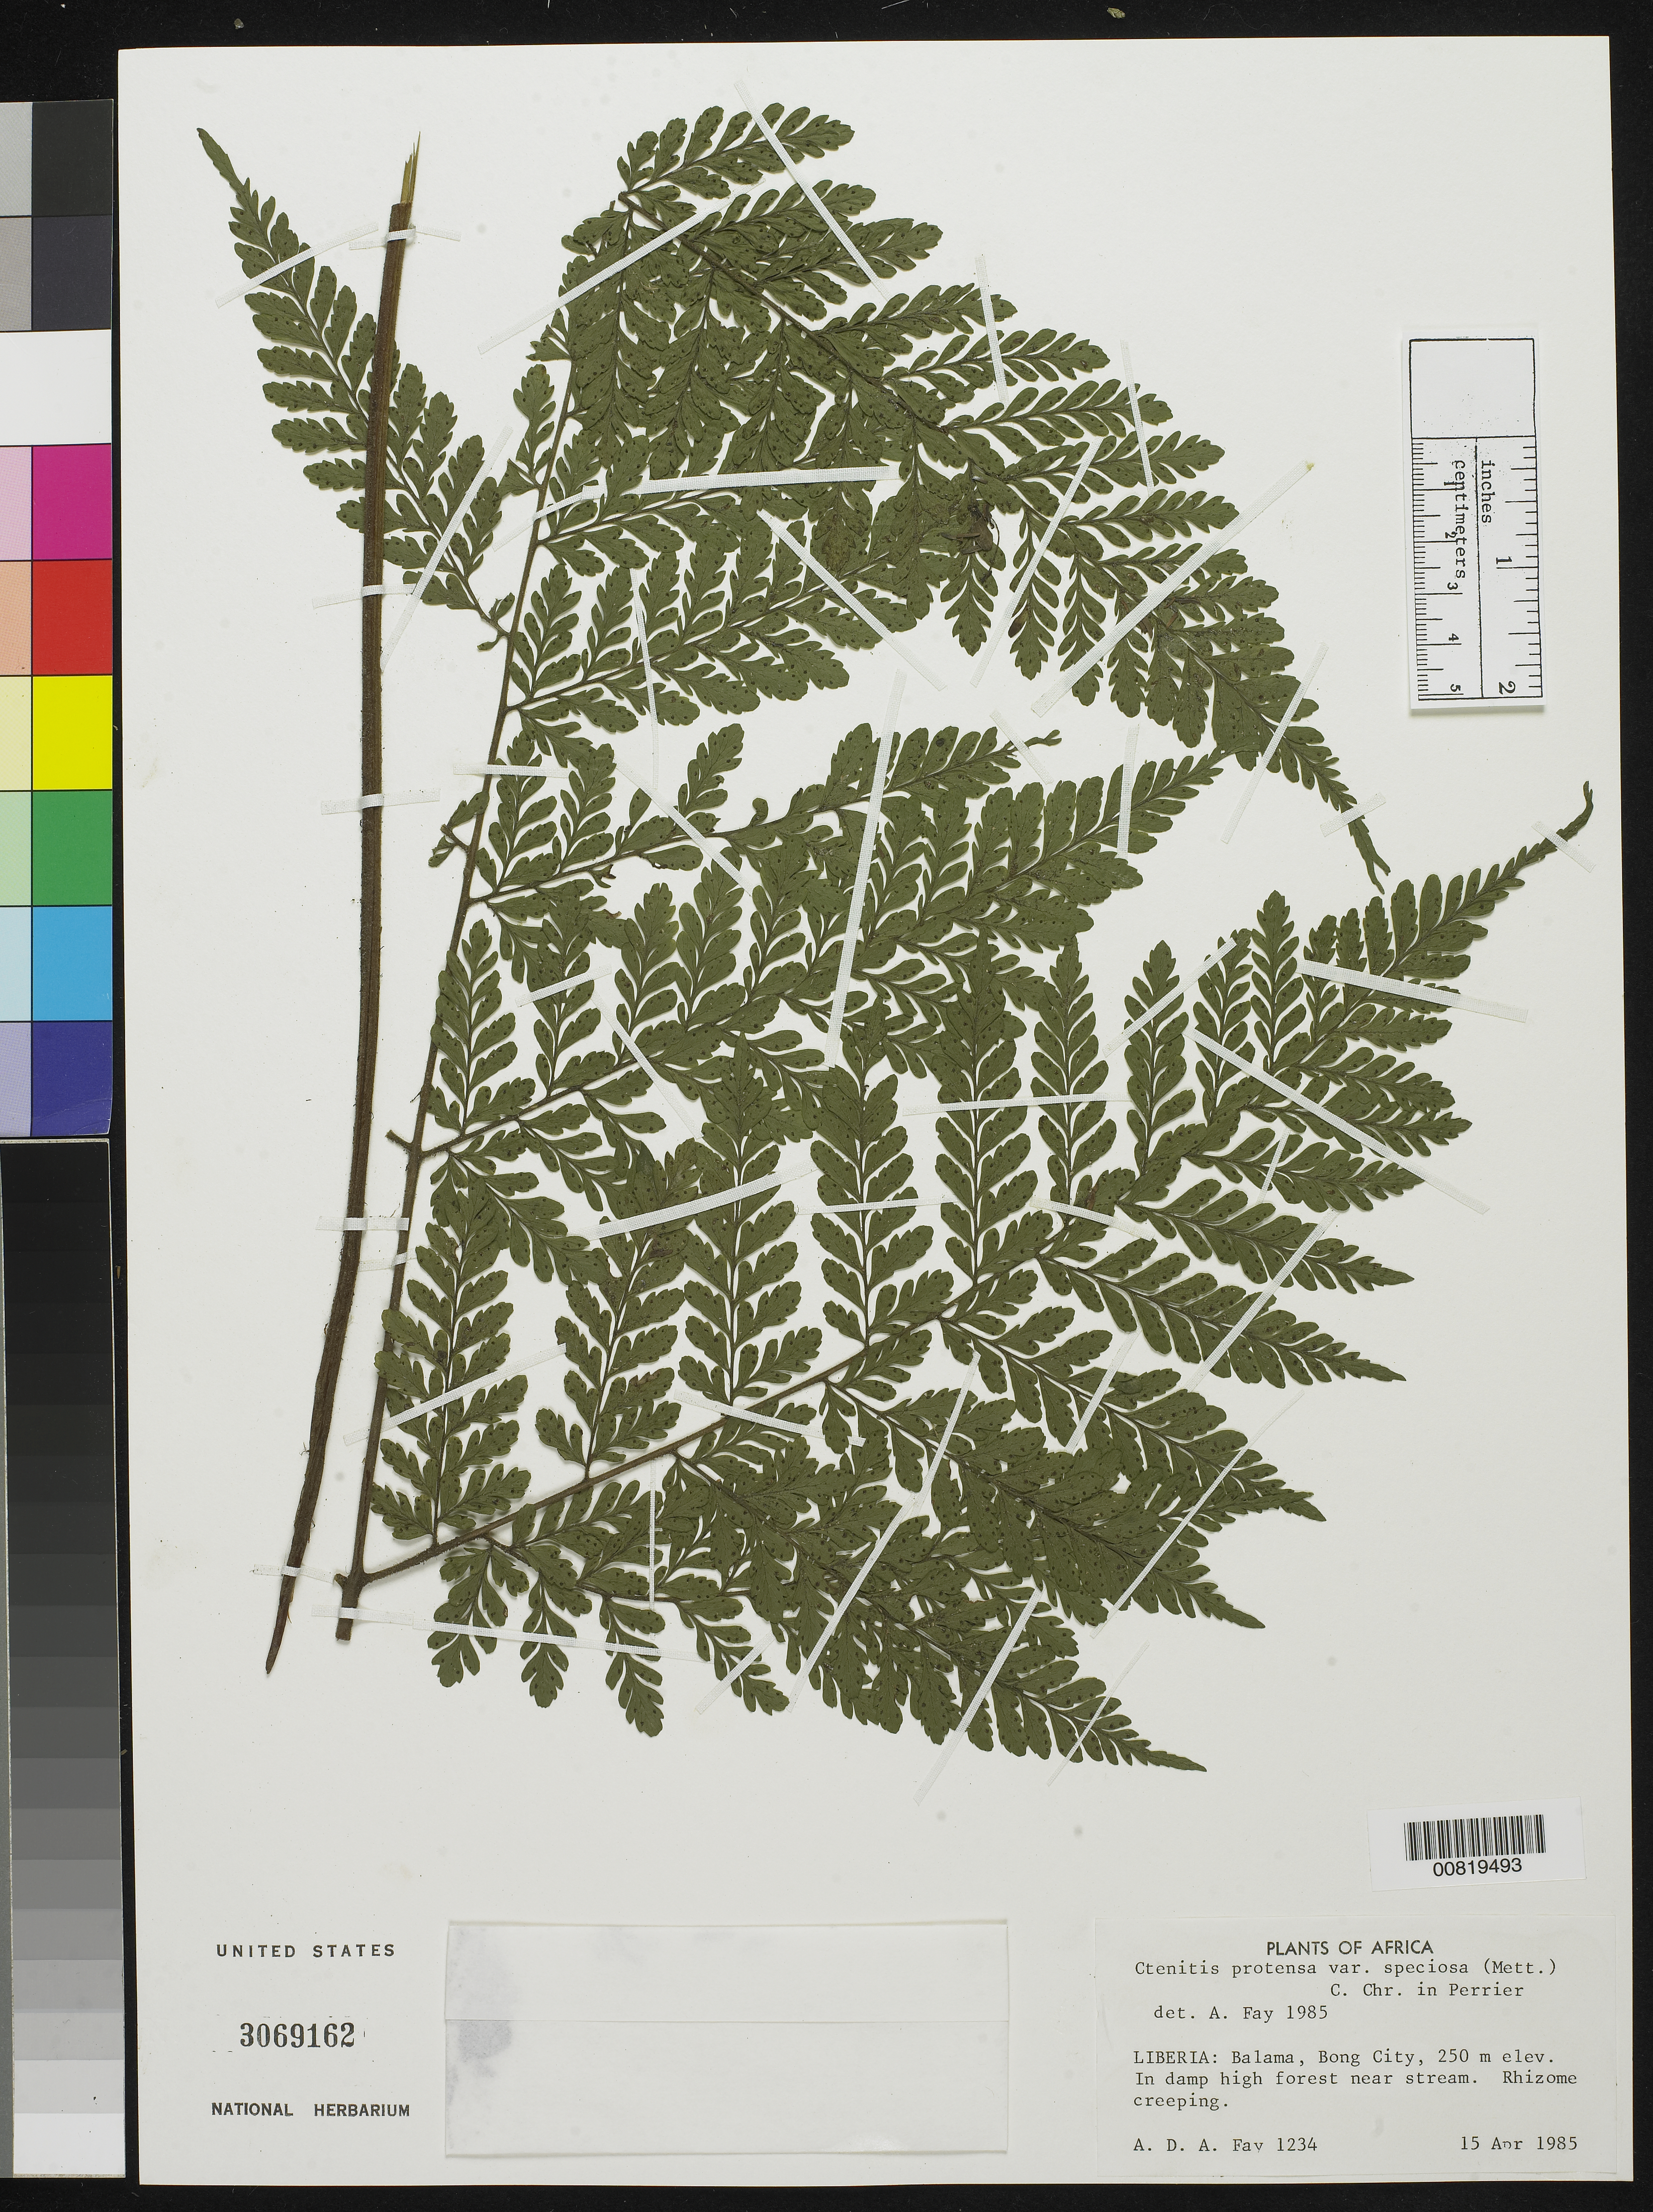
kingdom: Plantae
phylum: Tracheophyta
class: Polypodiopsida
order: Polypodiales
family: Tectariaceae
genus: Triplophyllum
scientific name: Triplophyllum speciosum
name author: (Mett. ex Kuhn)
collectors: A. Fay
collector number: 1234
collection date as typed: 15 Apr 1985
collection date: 1985-04-15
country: Liberia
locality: Balama, Bong City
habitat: damp, high forest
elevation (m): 250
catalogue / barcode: US 3069162